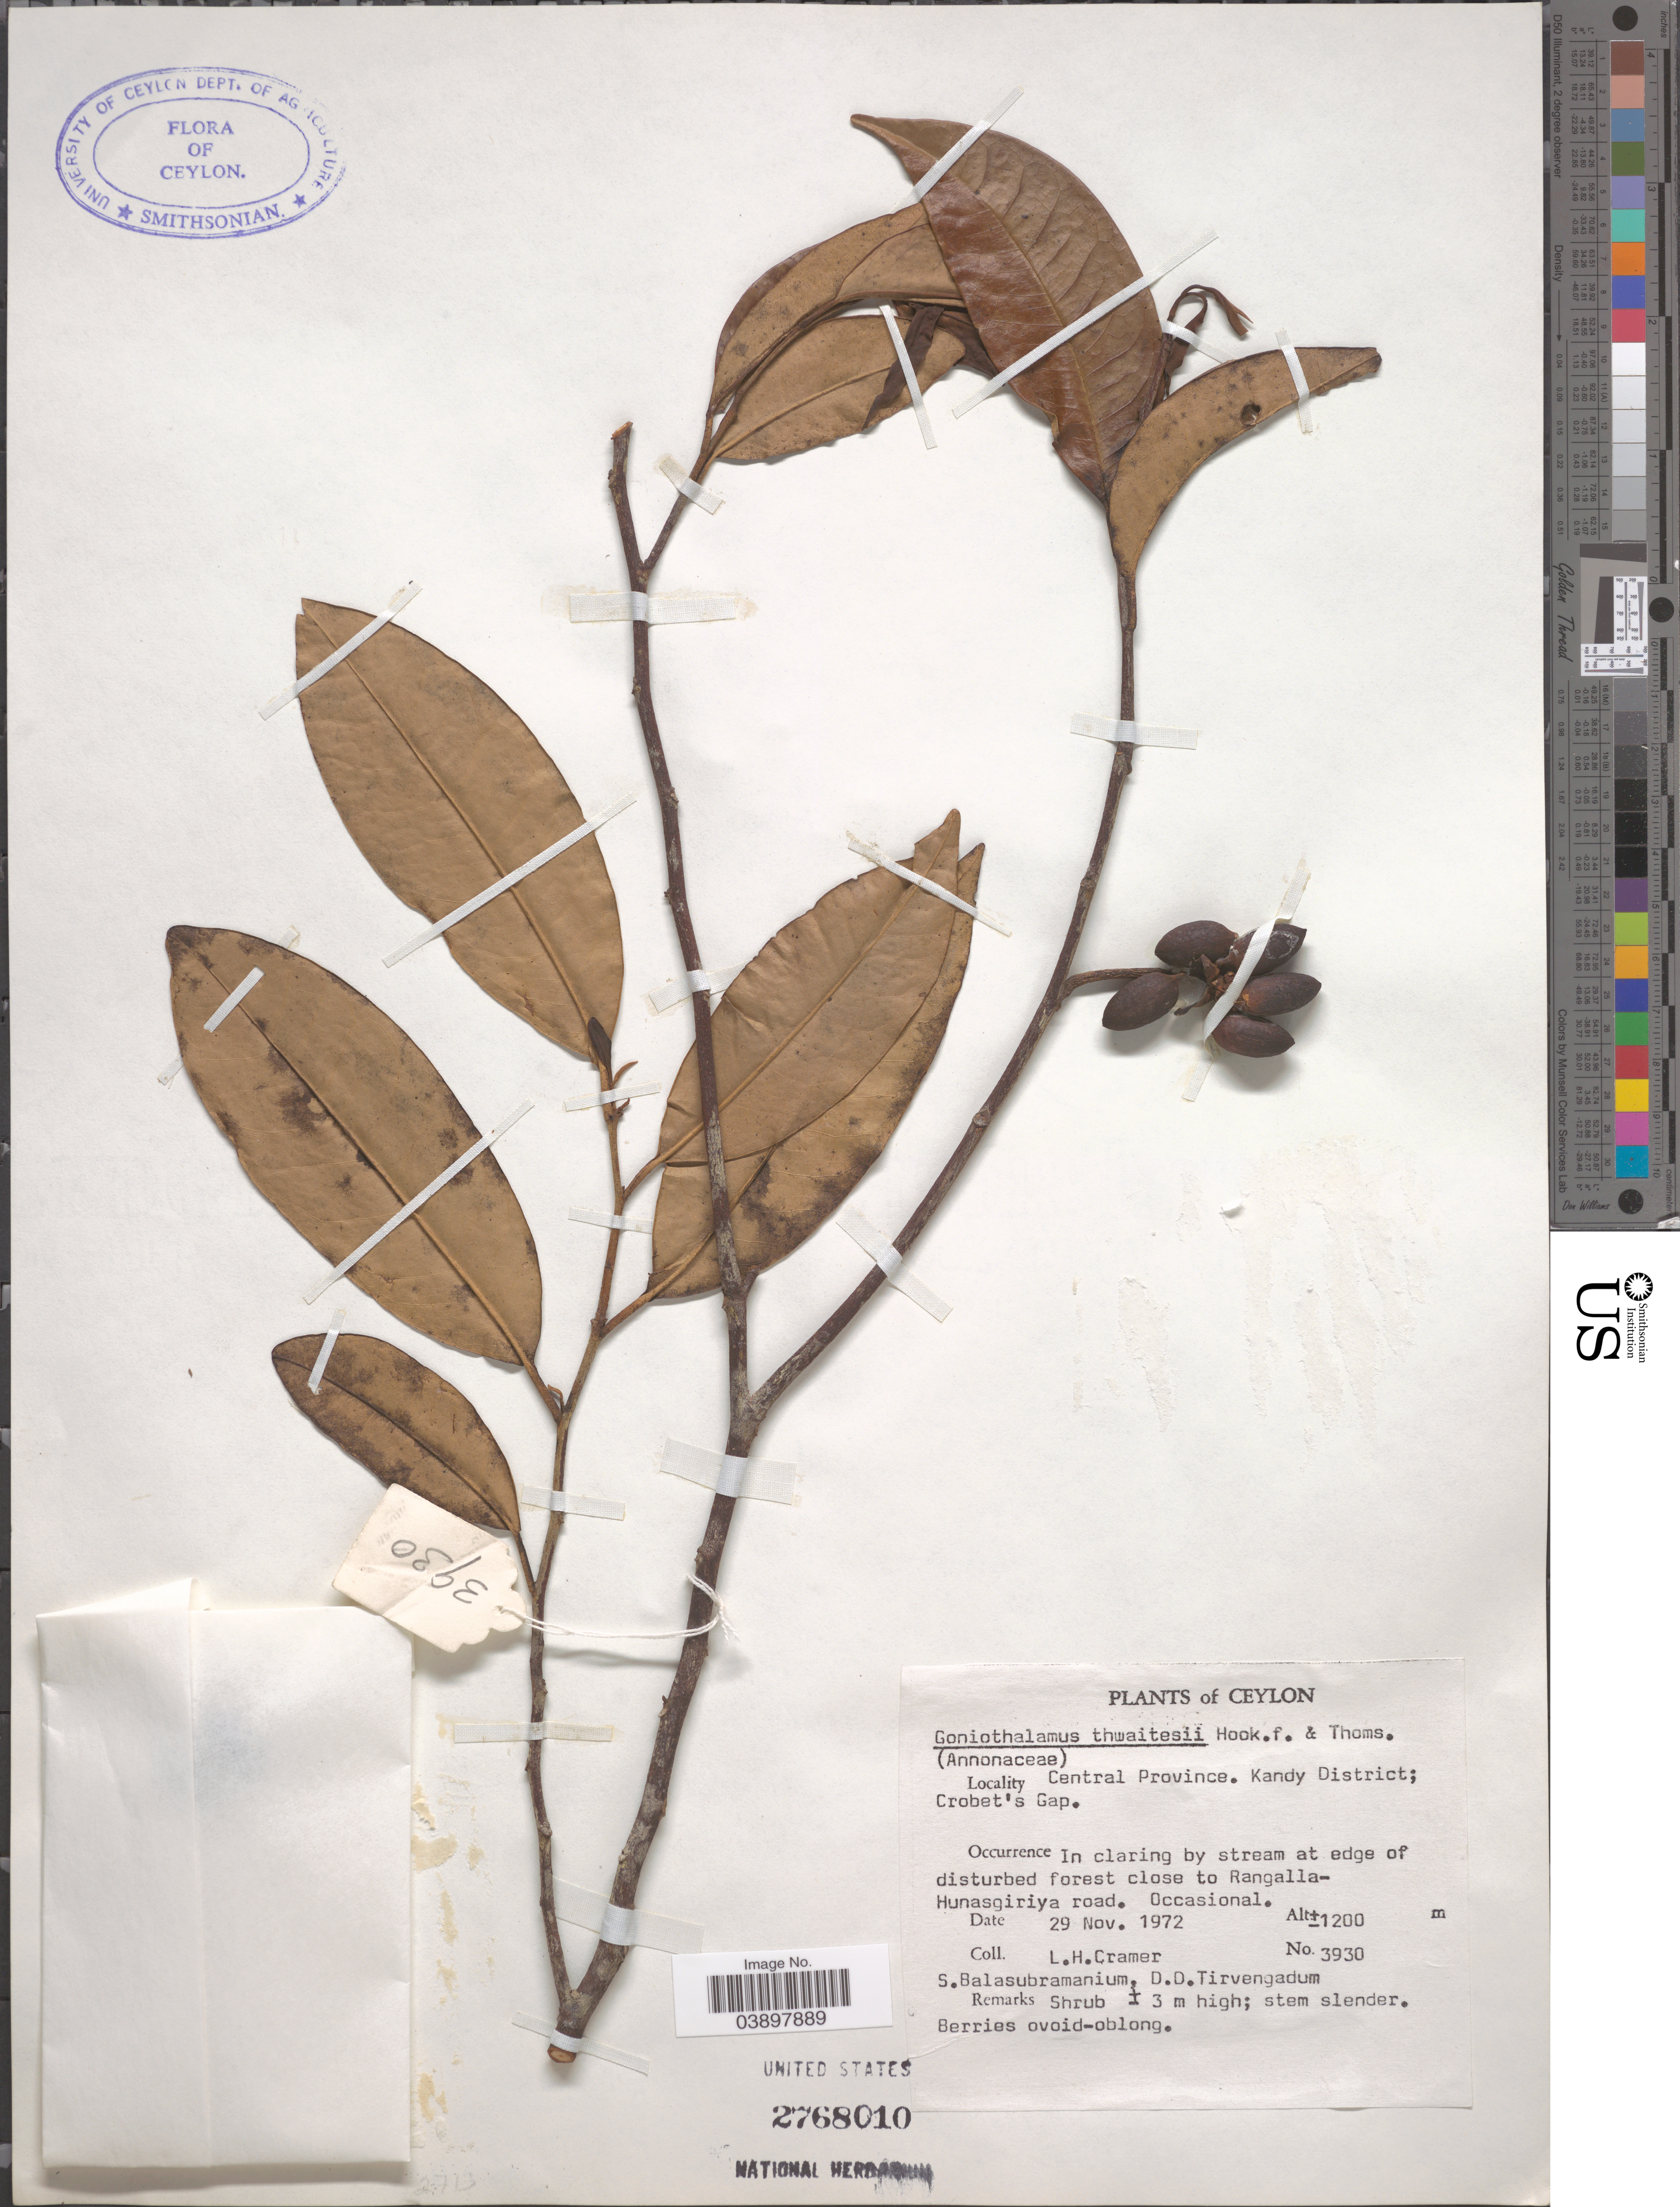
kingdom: Plantae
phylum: Tracheophyta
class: Magnoliopsida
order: Magnoliales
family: Annonaceae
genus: Goniothalamus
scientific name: Goniothalamus thwaitesii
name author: Hook. f. & Thomson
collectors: L. H. Cramer, S. Balasubramanium & D. Tirvengadum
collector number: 3930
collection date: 1972-11-29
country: Sri Lanka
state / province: Central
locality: Ceylon. Kandy District; Crobet's Gap. By stream at edge of disturbed forest close to Rangalla-Hunasgiriya road.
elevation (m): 1200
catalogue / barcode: US 2768010